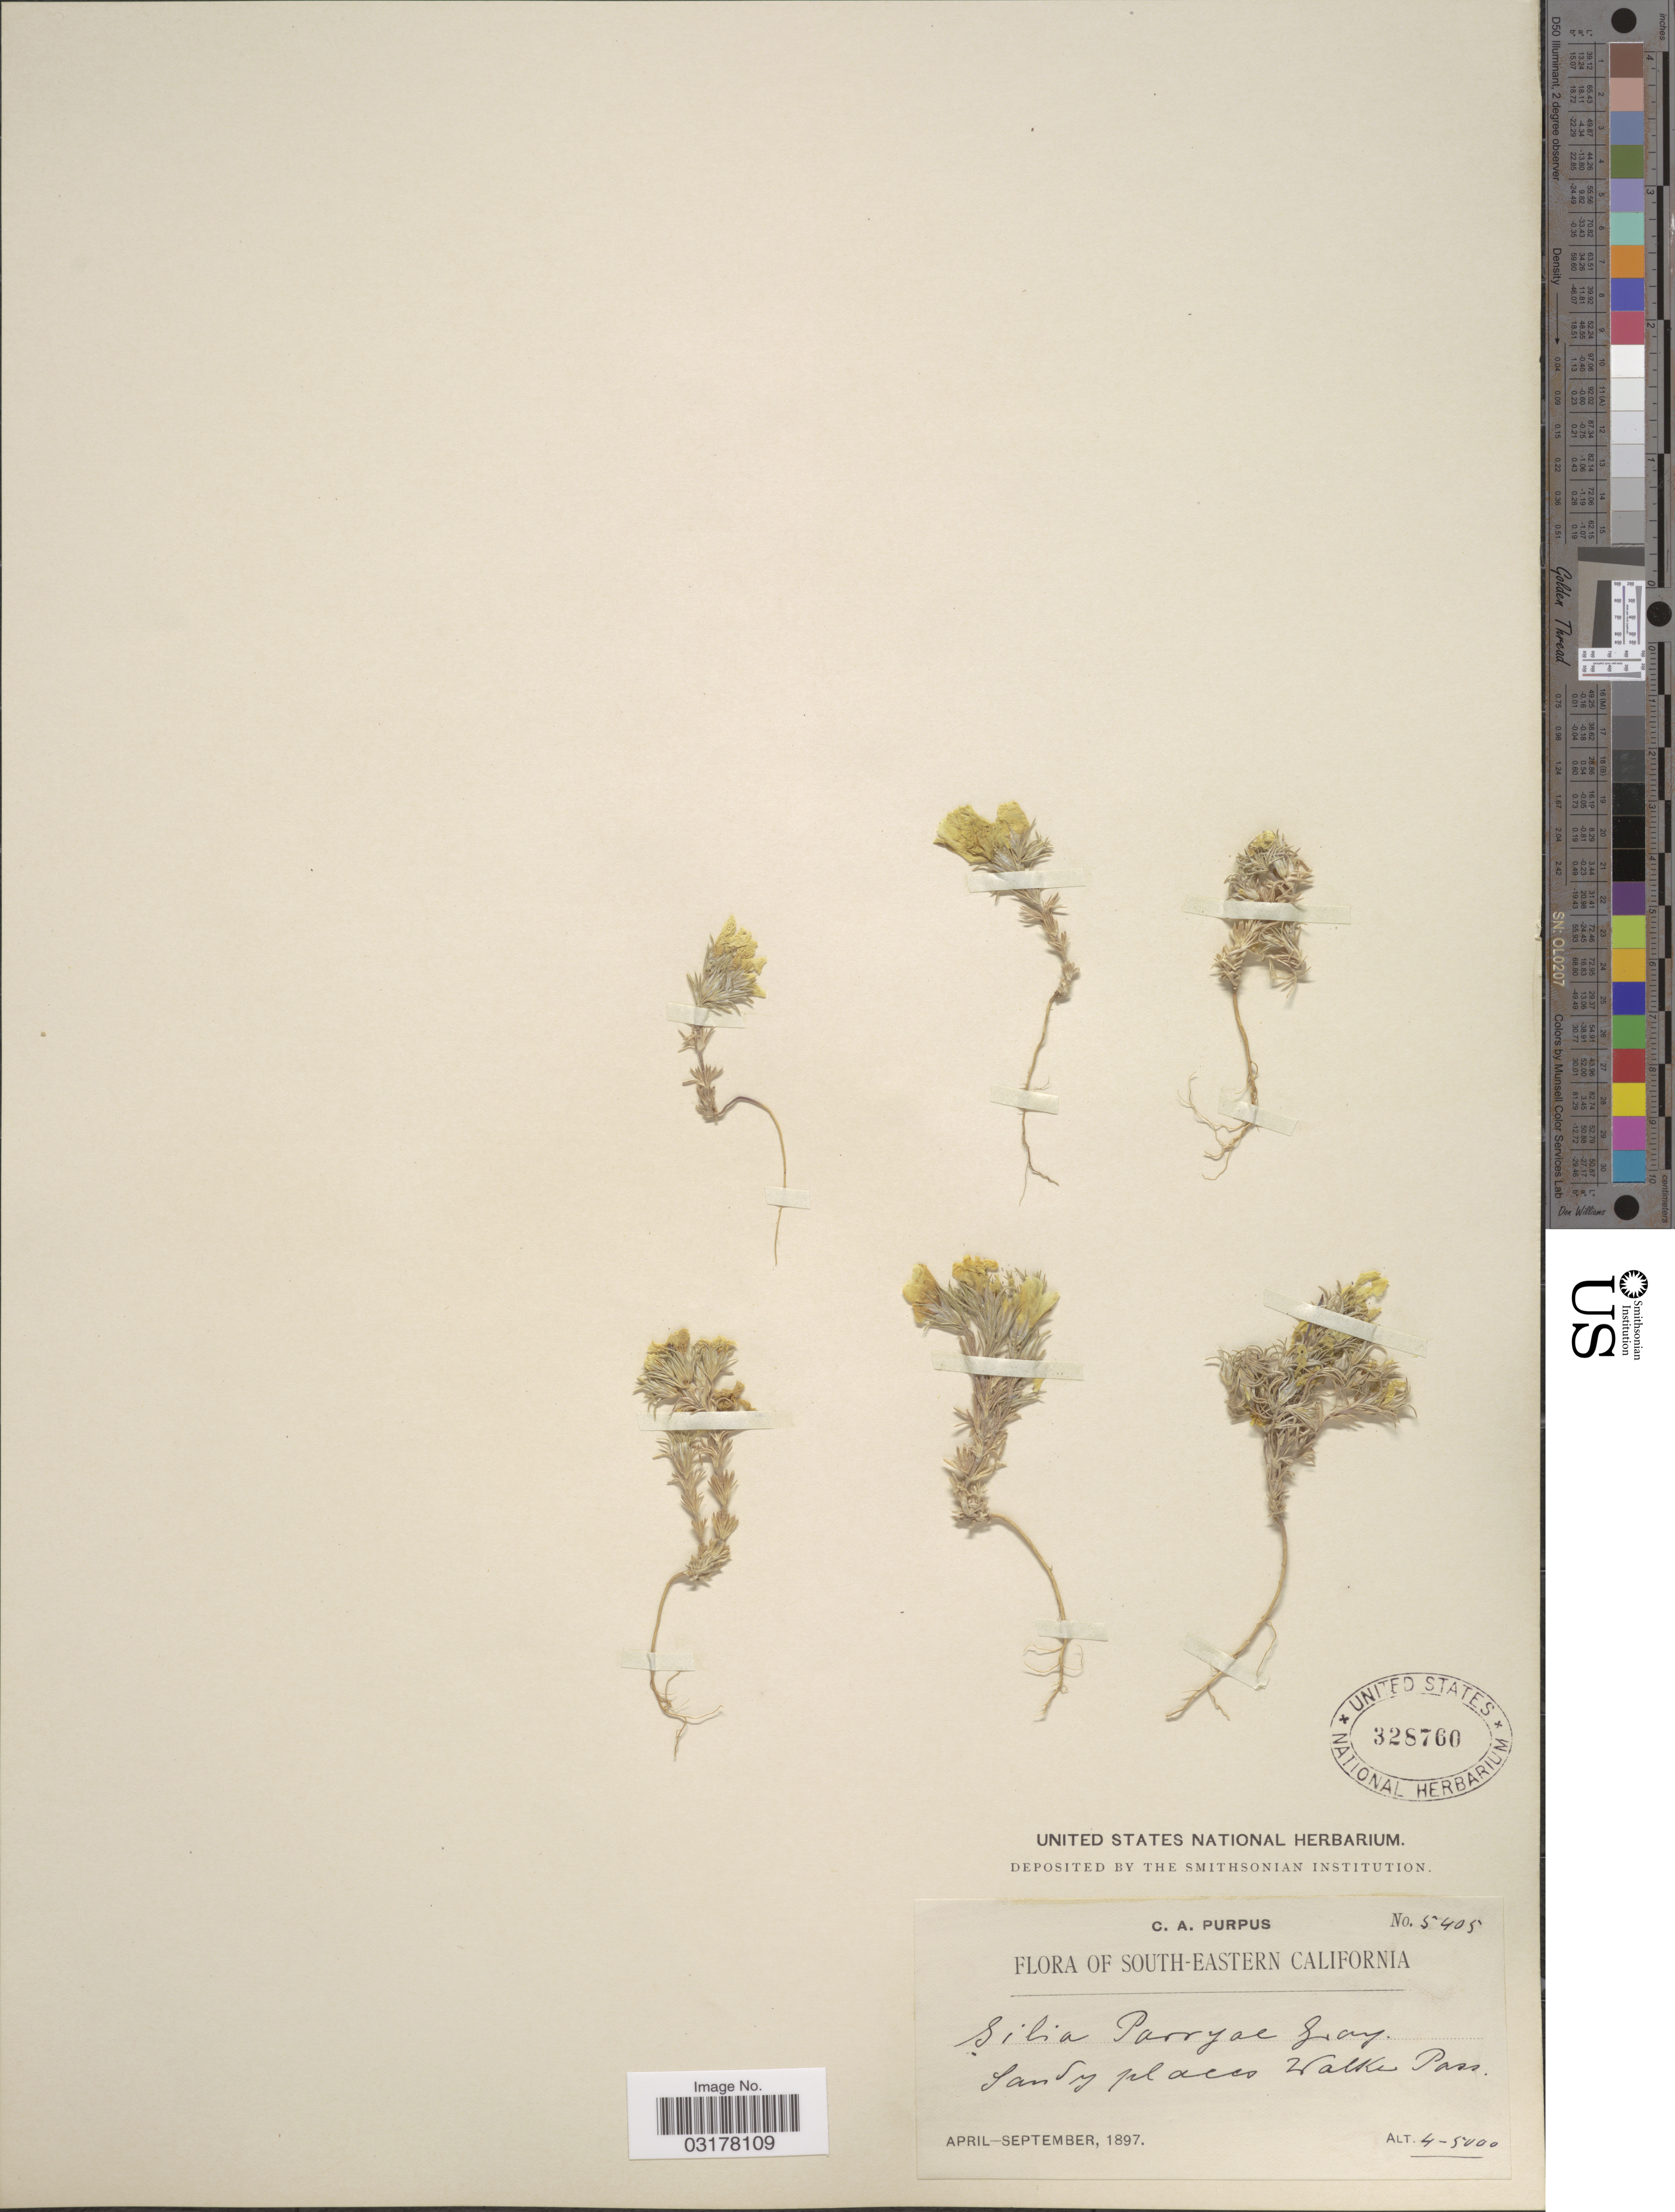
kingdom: Plantae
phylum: Tracheophyta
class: Magnoliopsida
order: Ericales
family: Polemoniaceae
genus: Linanthus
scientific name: Linanthus parryae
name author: (A. Gray) Greene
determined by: Strong, Mark T., (BOT), Smithsonian Institution - National Museum of Natural History (UNITED STATES)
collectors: C. A. Purpus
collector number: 5405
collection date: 1897-04/1897-09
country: United States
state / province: California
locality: South-eastern California. Sandy places Walker Pass.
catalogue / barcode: US 328760